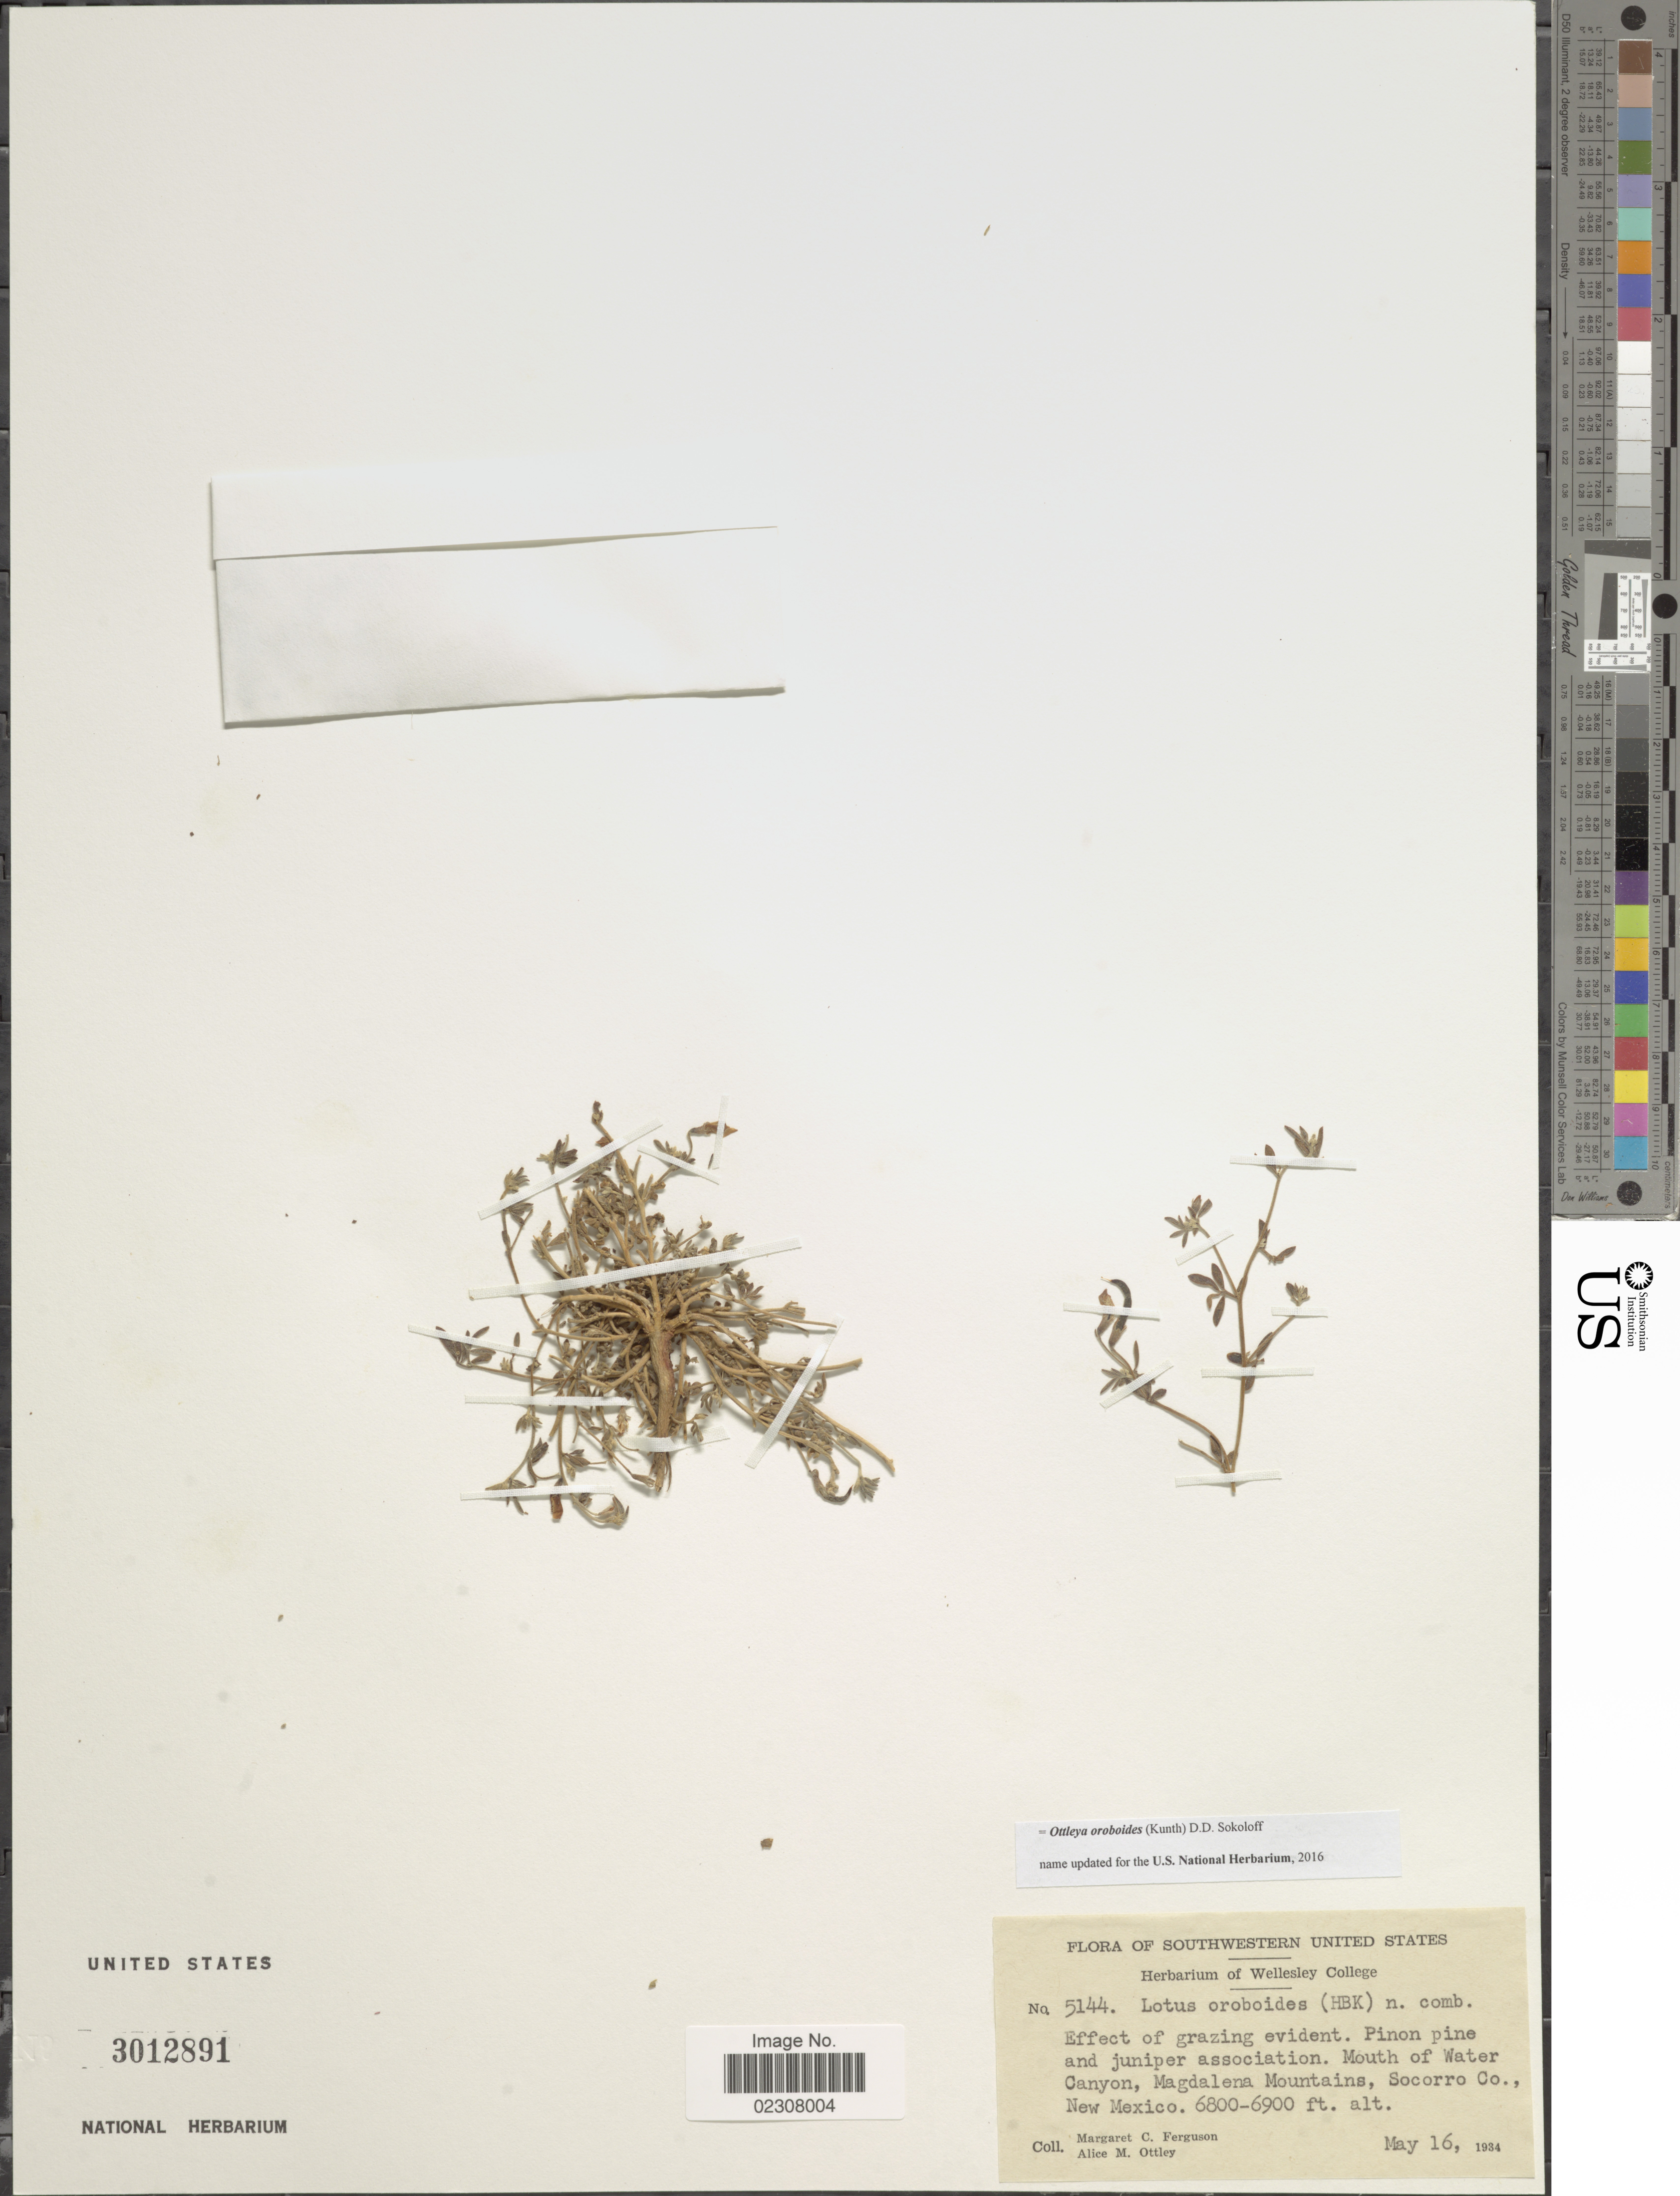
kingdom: Plantae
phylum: Tracheophyta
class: Magnoliopsida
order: Fabales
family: Fabaceae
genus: Ottleya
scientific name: Ottleya oroboides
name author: (Kunth) D.D. Sokoloff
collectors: M. Ferguson & A. M. Ottley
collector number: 5144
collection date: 1934-05-16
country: United States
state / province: New Mexico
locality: Southwestern United States, Mouth of Water Canyon, Magdalena Mountains, Socorro Co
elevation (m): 2073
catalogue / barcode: US 3012891